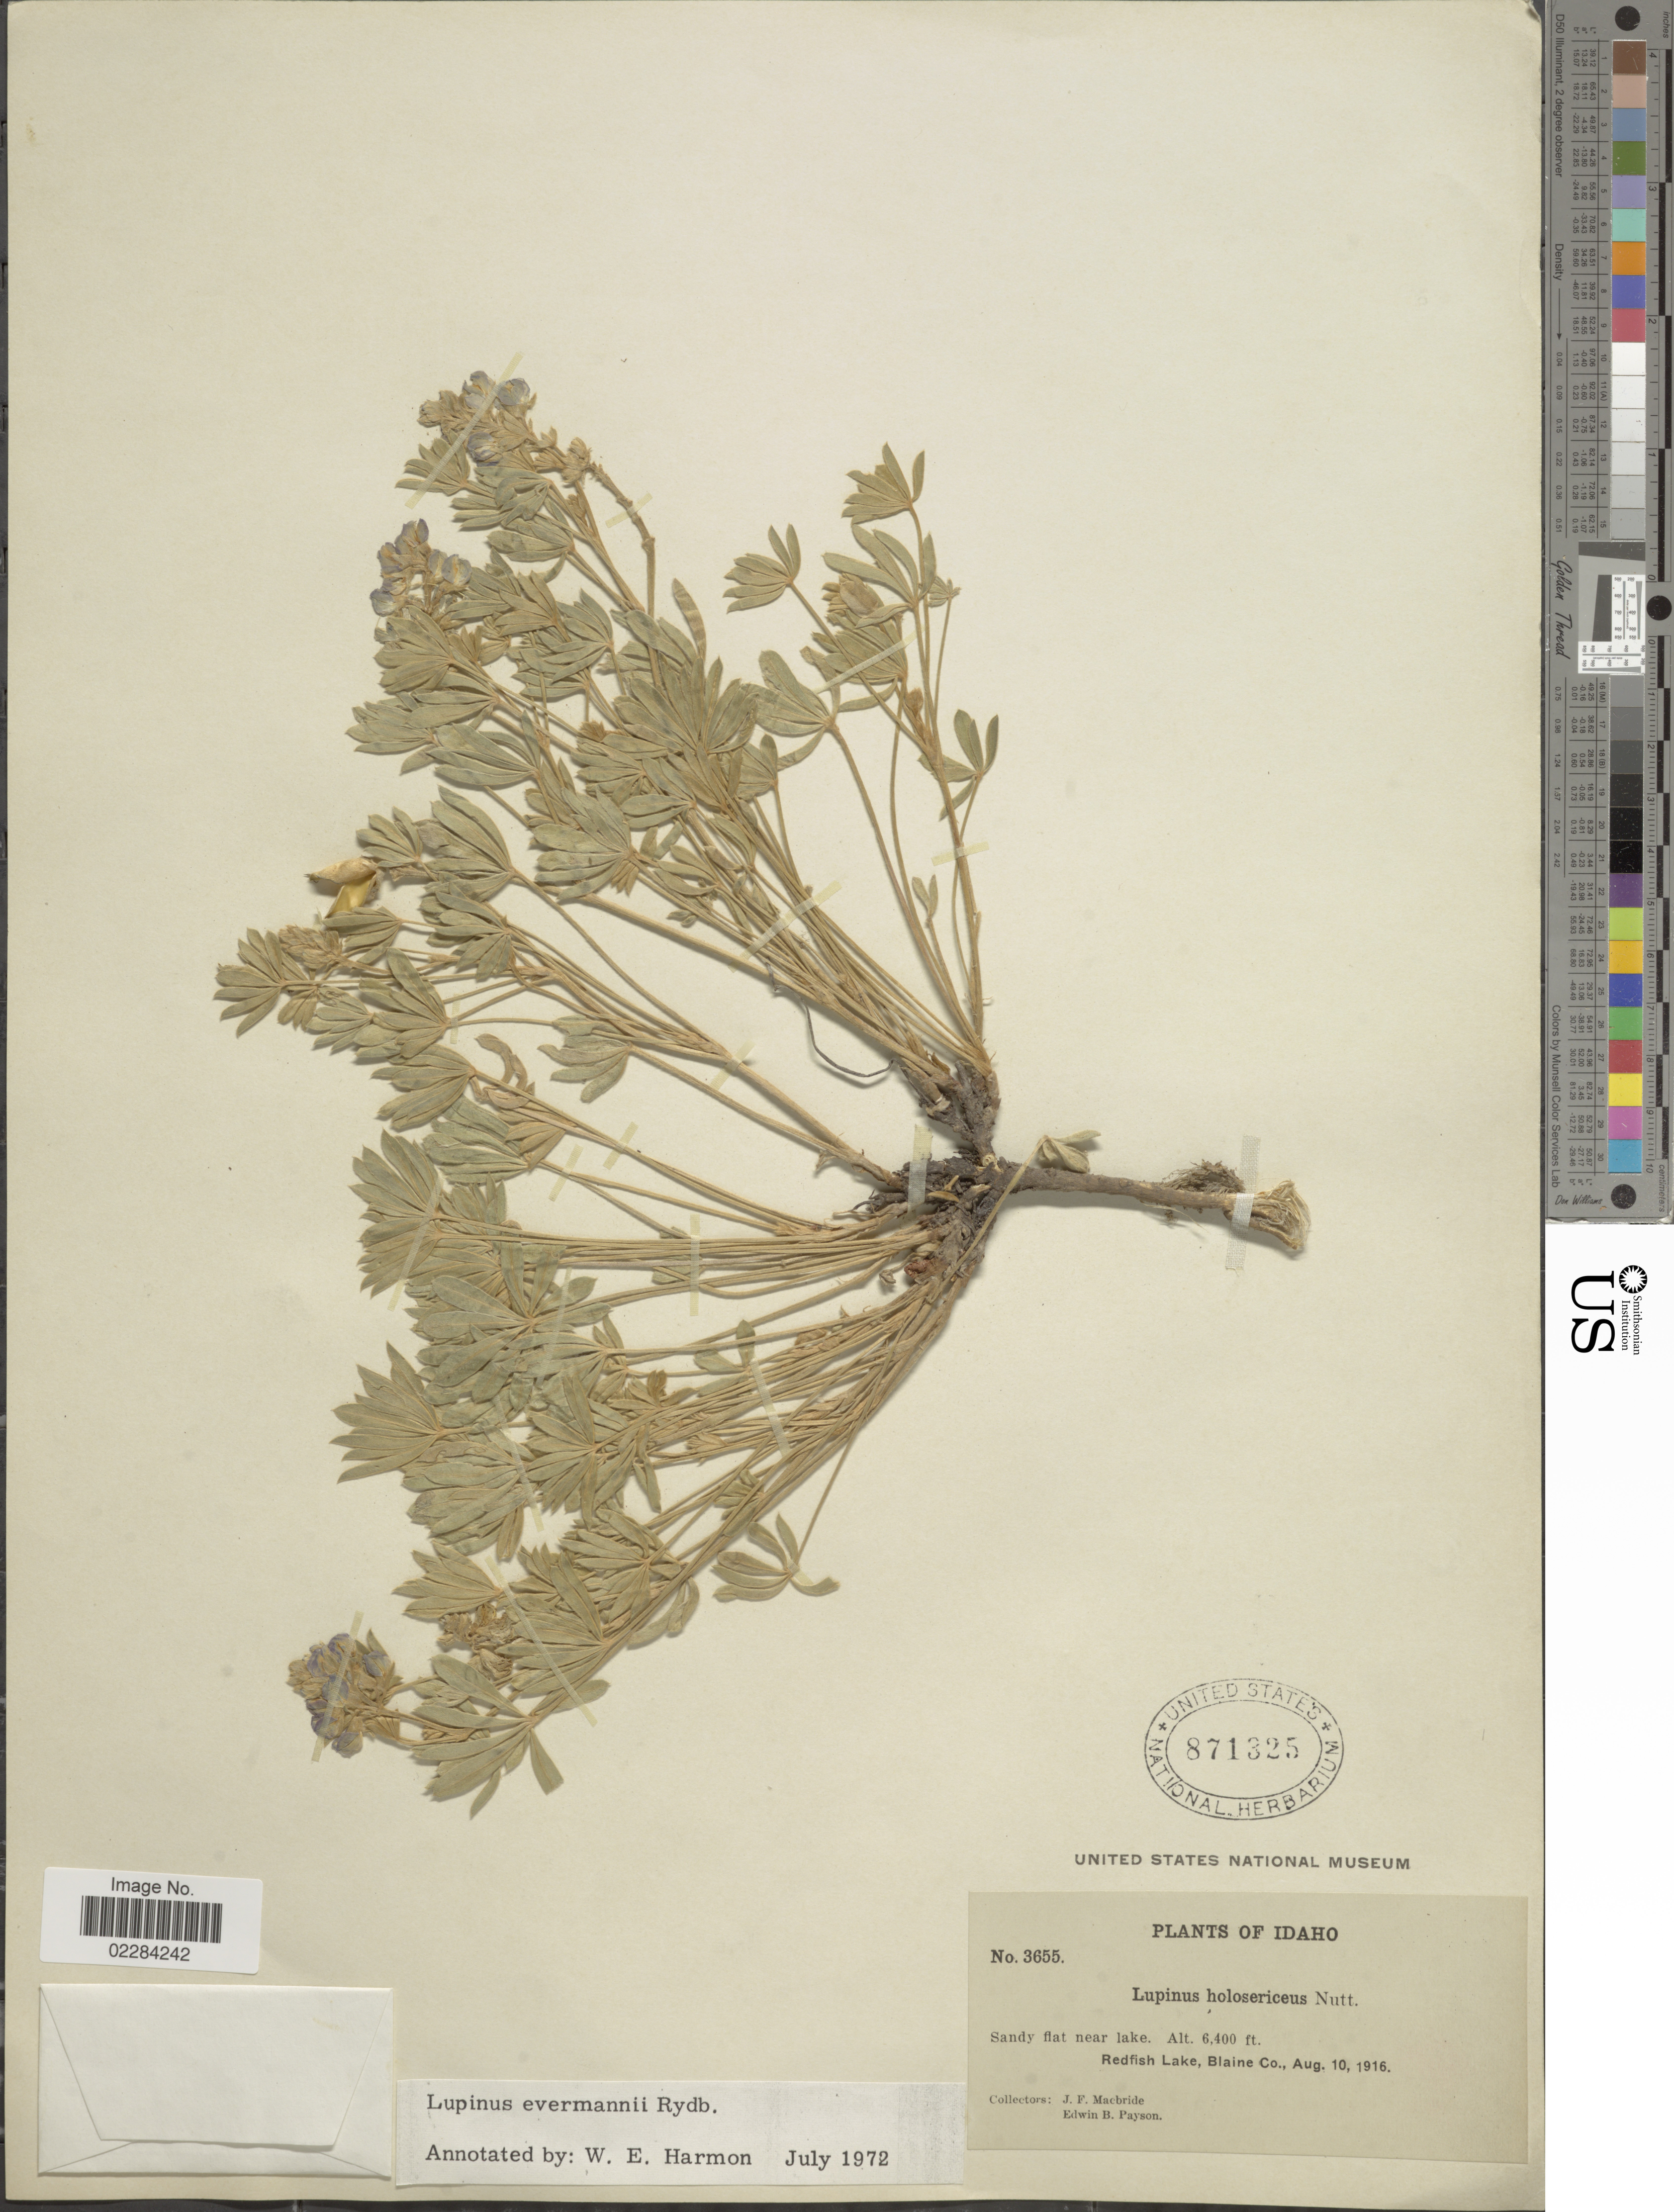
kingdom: Plantae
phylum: Tracheophyta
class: Magnoliopsida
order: Fabales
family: Fabaceae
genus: Lupinus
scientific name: Lupinus evermannii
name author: Rydb.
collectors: J. F. Macbride & E. B. Payson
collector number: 3655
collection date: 1916-08-10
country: United States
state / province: Idaho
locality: Sandy flat near lake. Redfish Lake, Blaine Co.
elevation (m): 1951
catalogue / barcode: US 871325